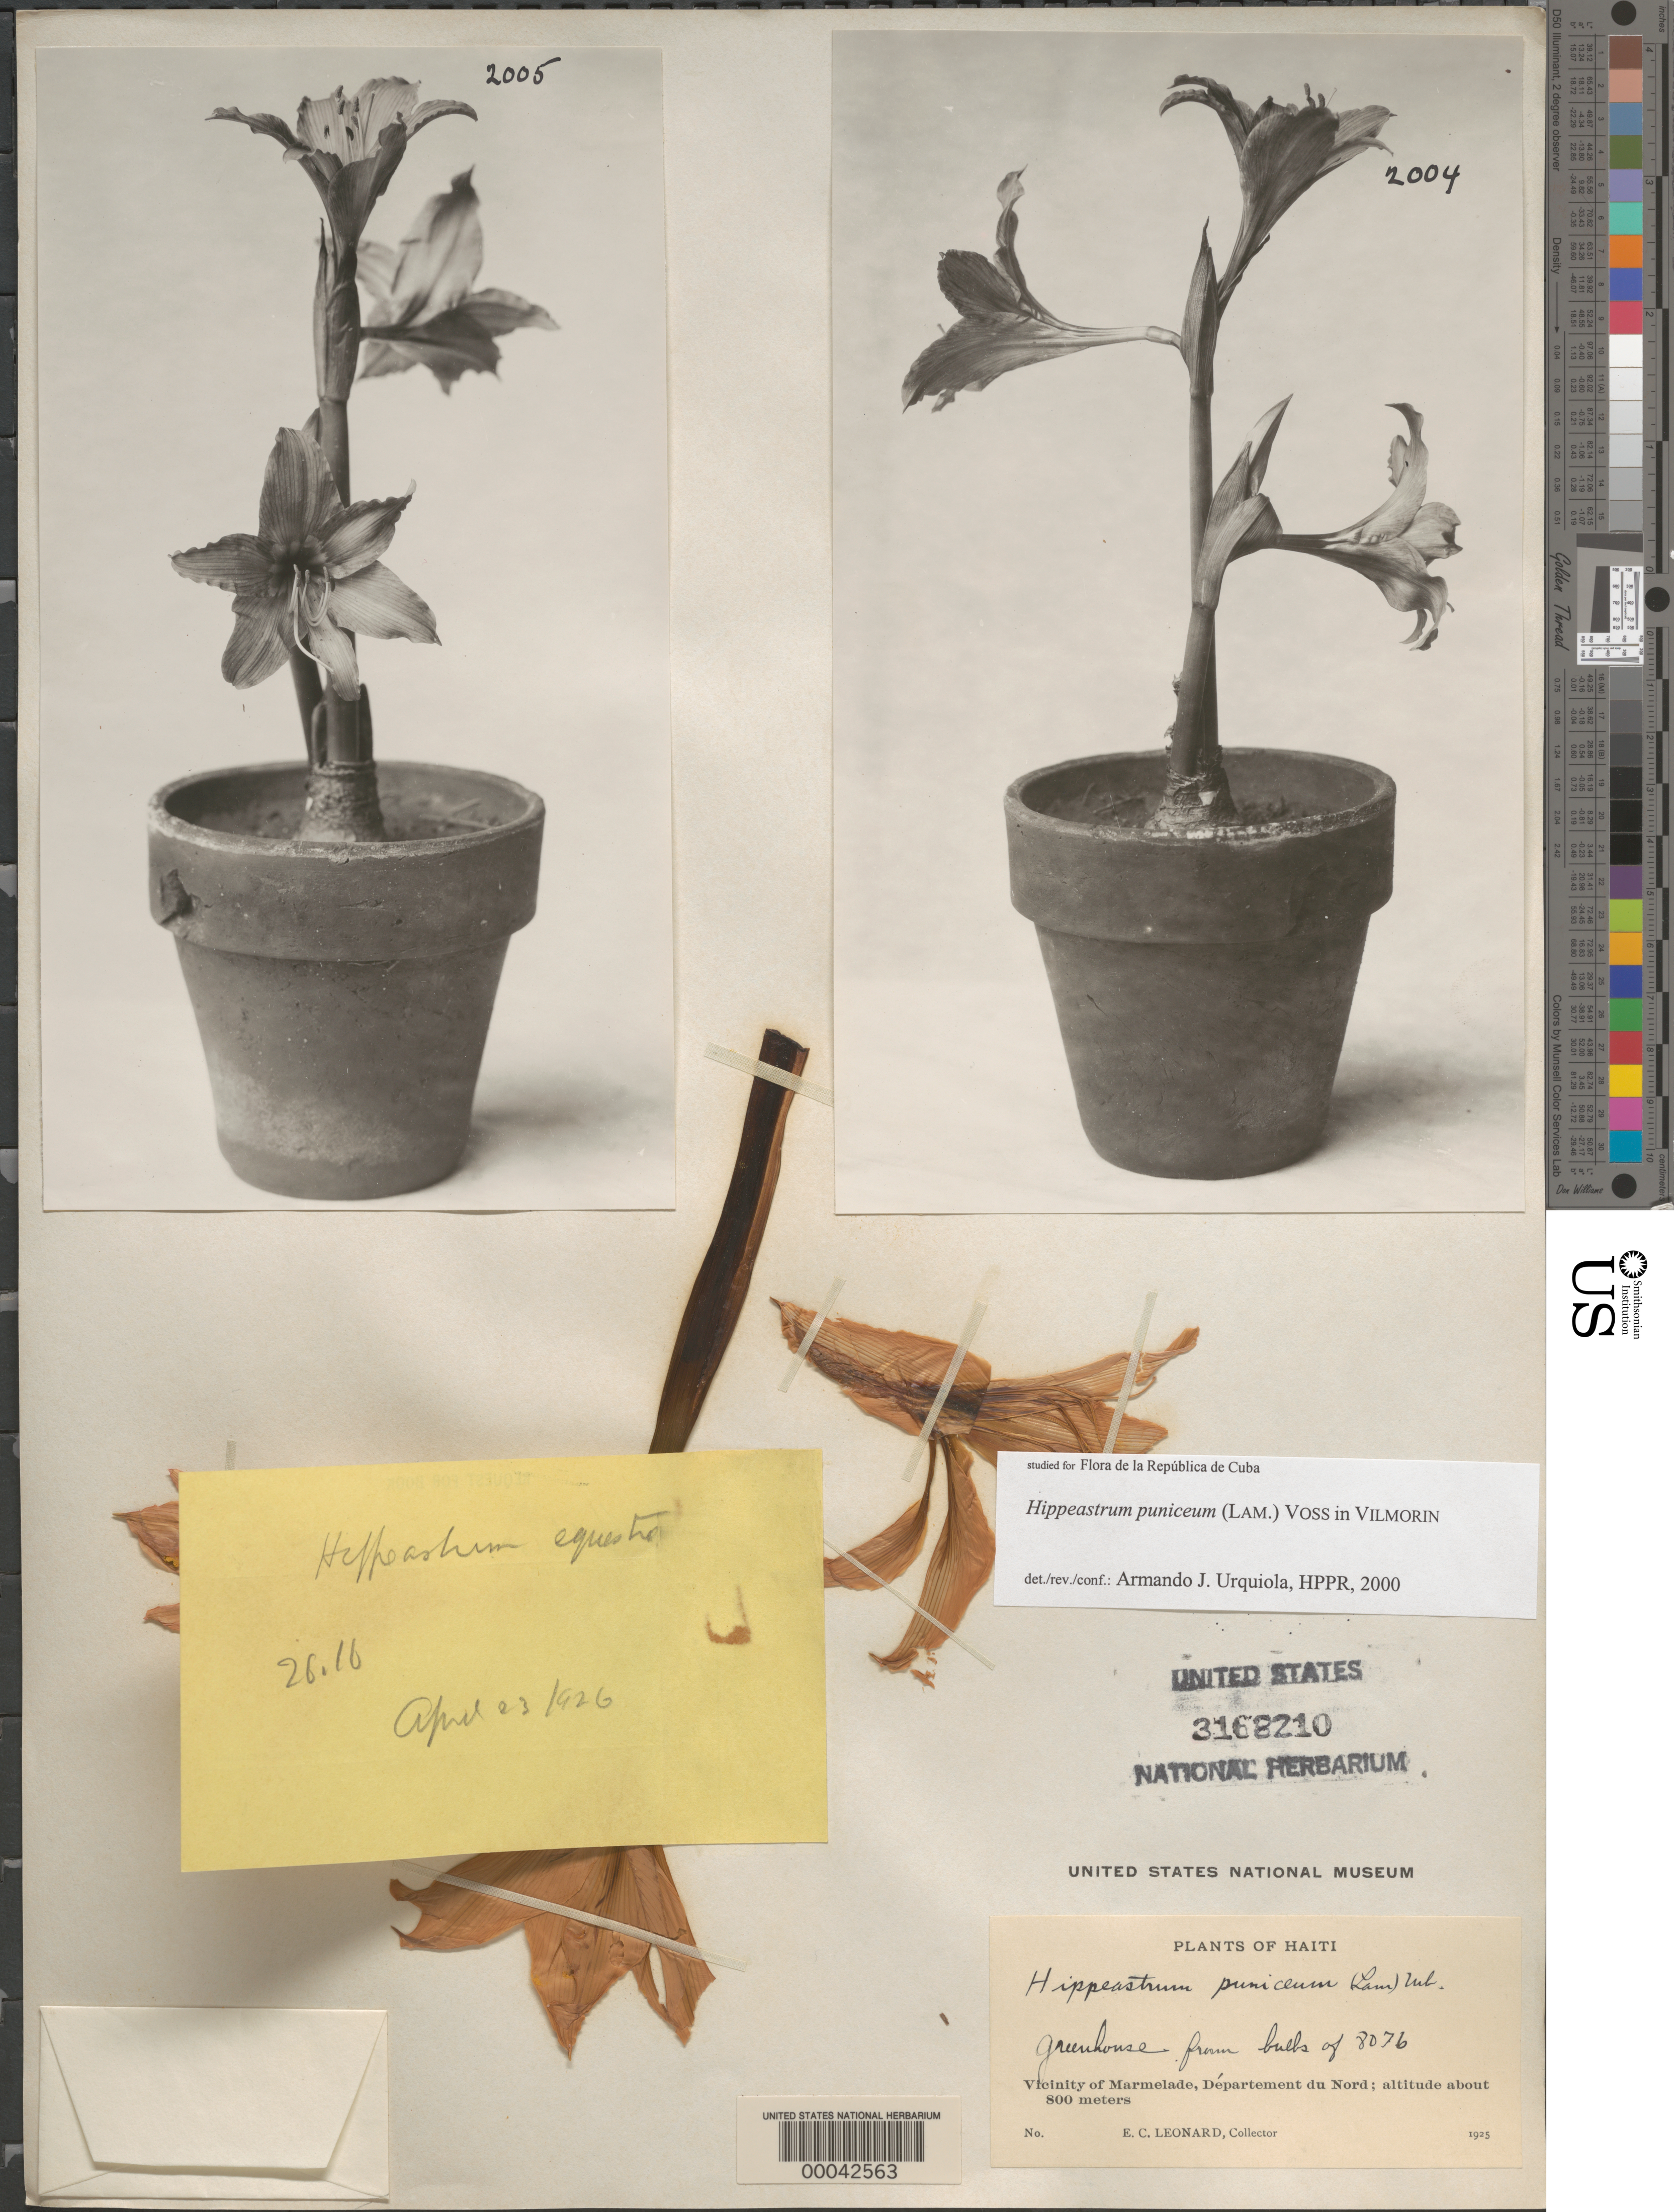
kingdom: Plantae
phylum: Tracheophyta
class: Liliopsida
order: Asparagales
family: Amaryllidaceae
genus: Hippeastrum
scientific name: Hippeastrum puniceum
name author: (Lam.) Voss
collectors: E. C. Leonard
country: Haiti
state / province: Nord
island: Hispaniola Island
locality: Vicinity of marmelade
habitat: Greenhouse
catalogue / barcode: US 3168210